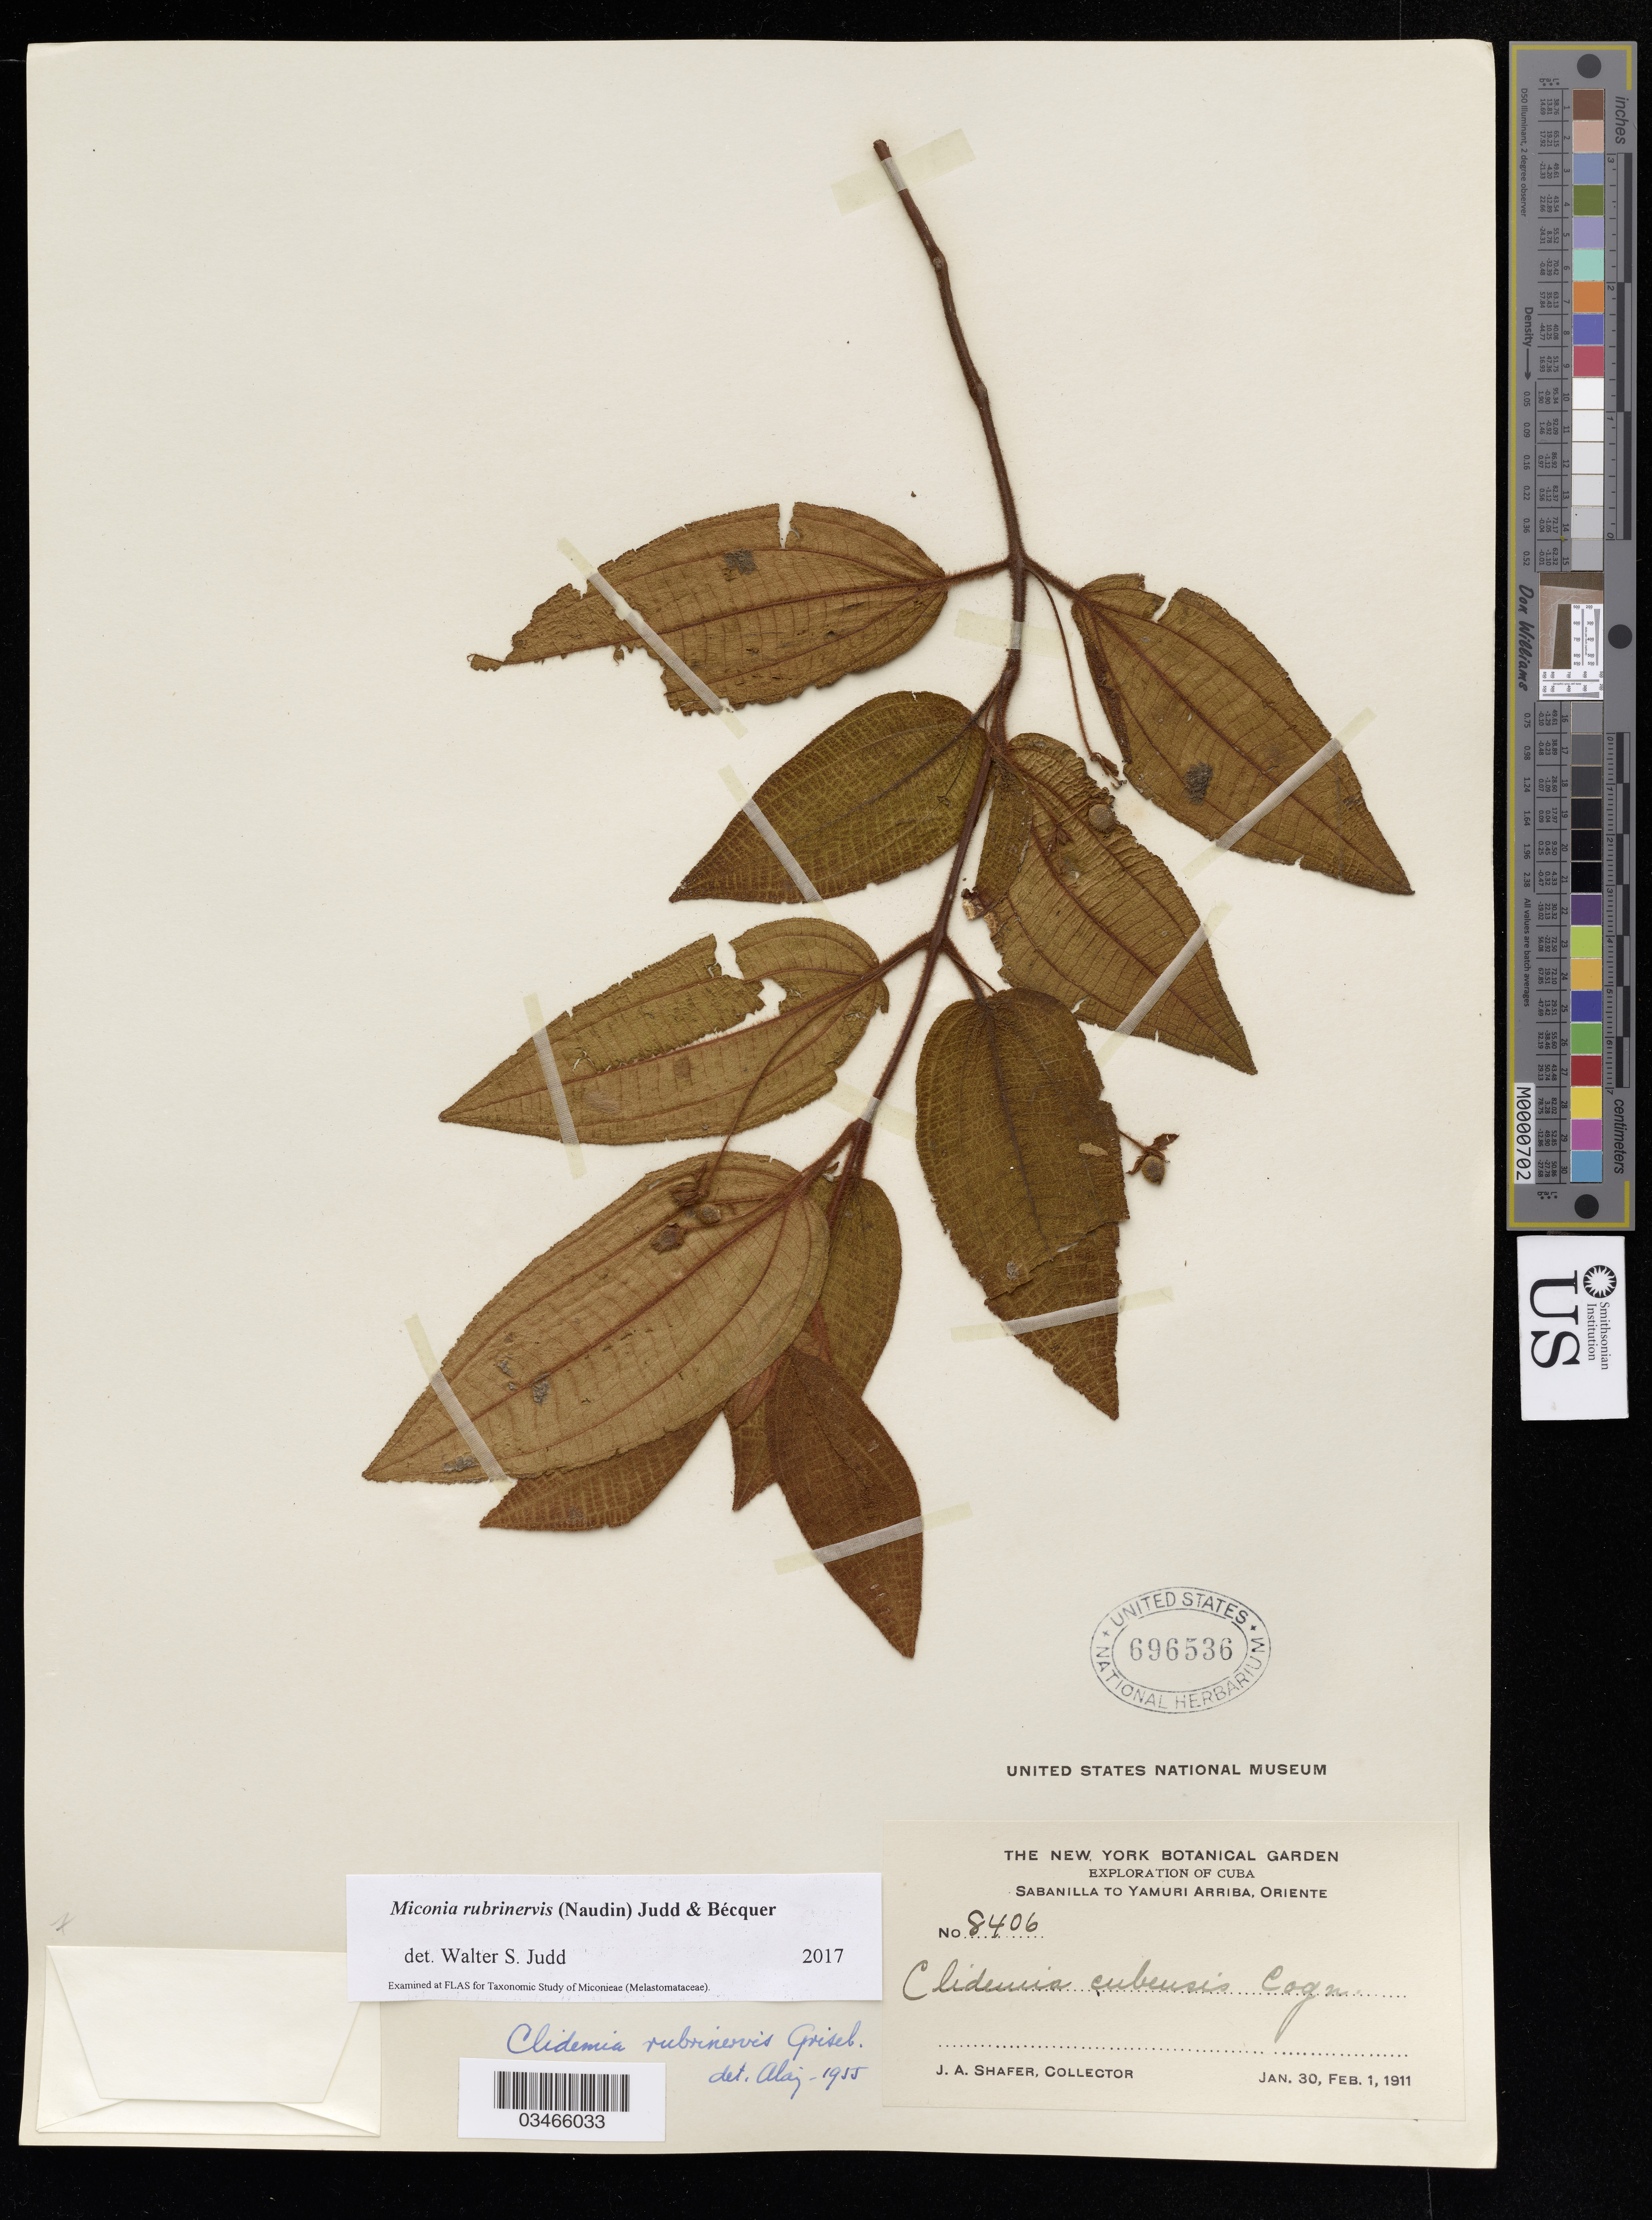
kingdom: Plantae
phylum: Tracheophyta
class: Magnoliopsida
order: Myrtales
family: Melastomataceae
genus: Miconia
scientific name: Miconia rubrinervis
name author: (Naudin) Judd & Bécquer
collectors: J. A. Shafer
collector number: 8406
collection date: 1911-01-30/1911-02-01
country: Cuba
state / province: Oriente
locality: Sabanilla to Yamuri Arriba.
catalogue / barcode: US 696536